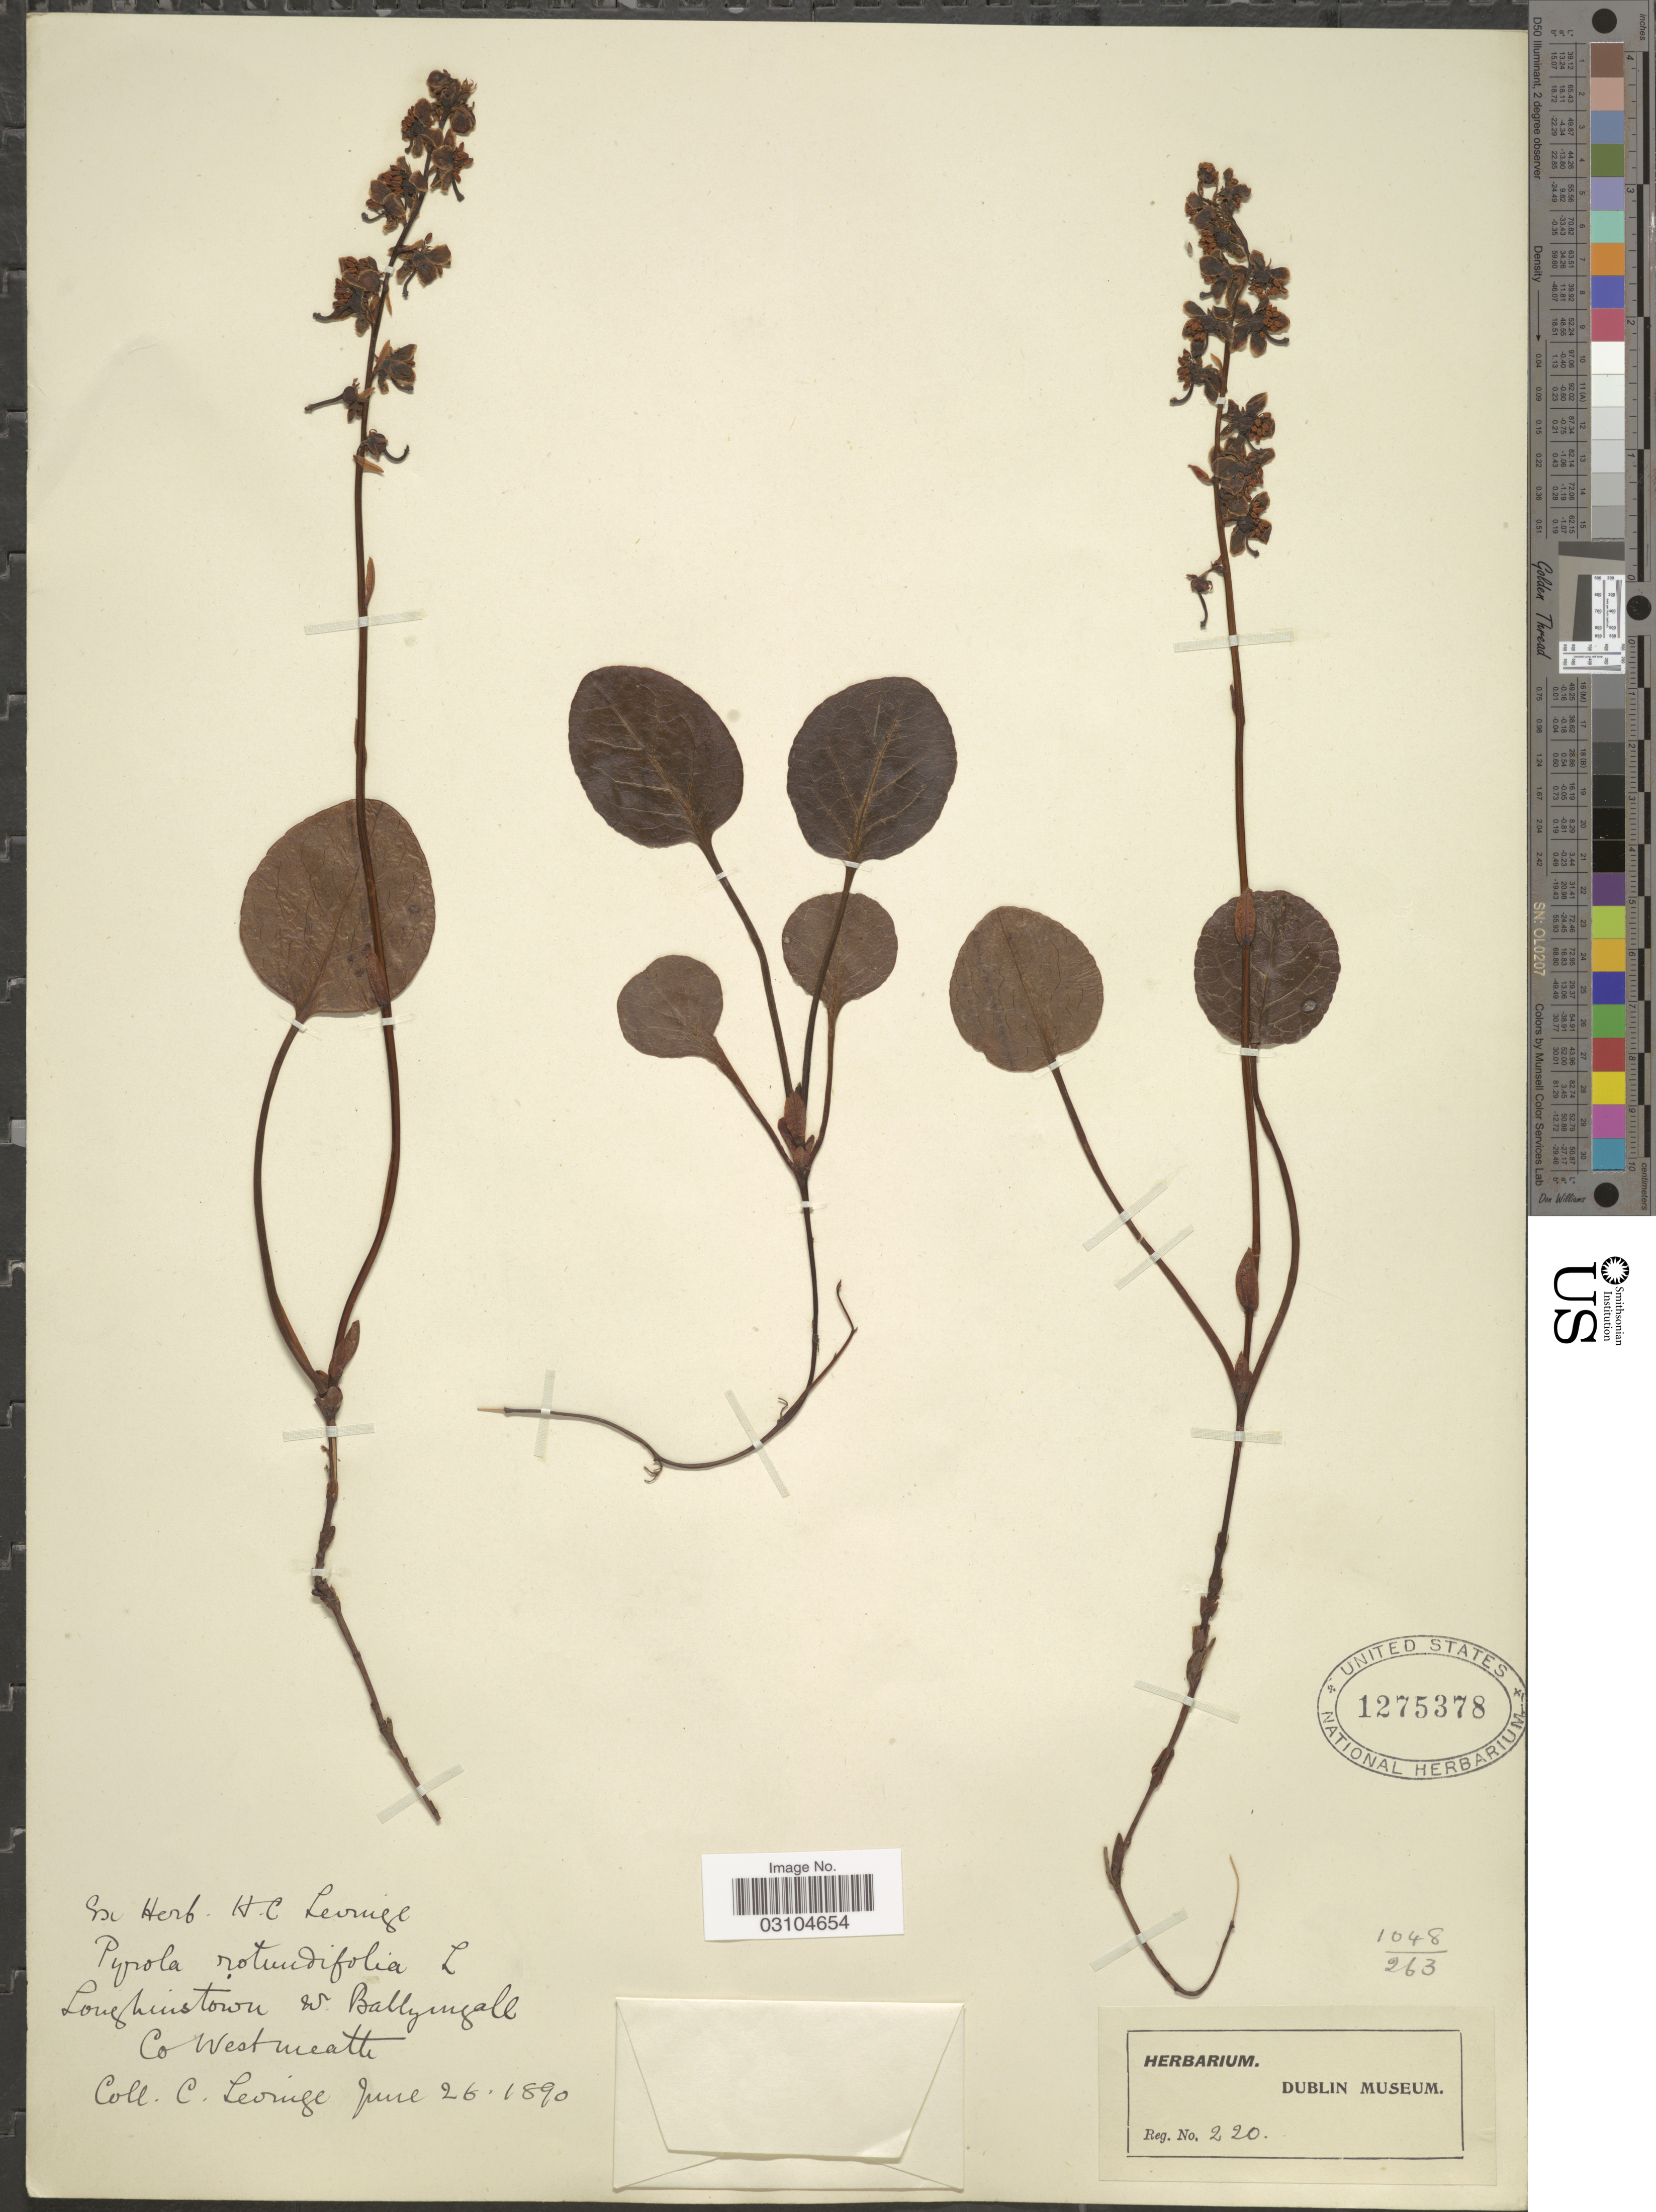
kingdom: Plantae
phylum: Tracheophyta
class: Magnoliopsida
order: Ericales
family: Ericaceae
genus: Pyrola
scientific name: Pyrola rotundifolia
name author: L.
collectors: H. Levinge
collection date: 1890-06-26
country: Ireland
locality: Loughinstown W. Ballymgall [Ballygall] Co. Westmeath.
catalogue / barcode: US 1275378